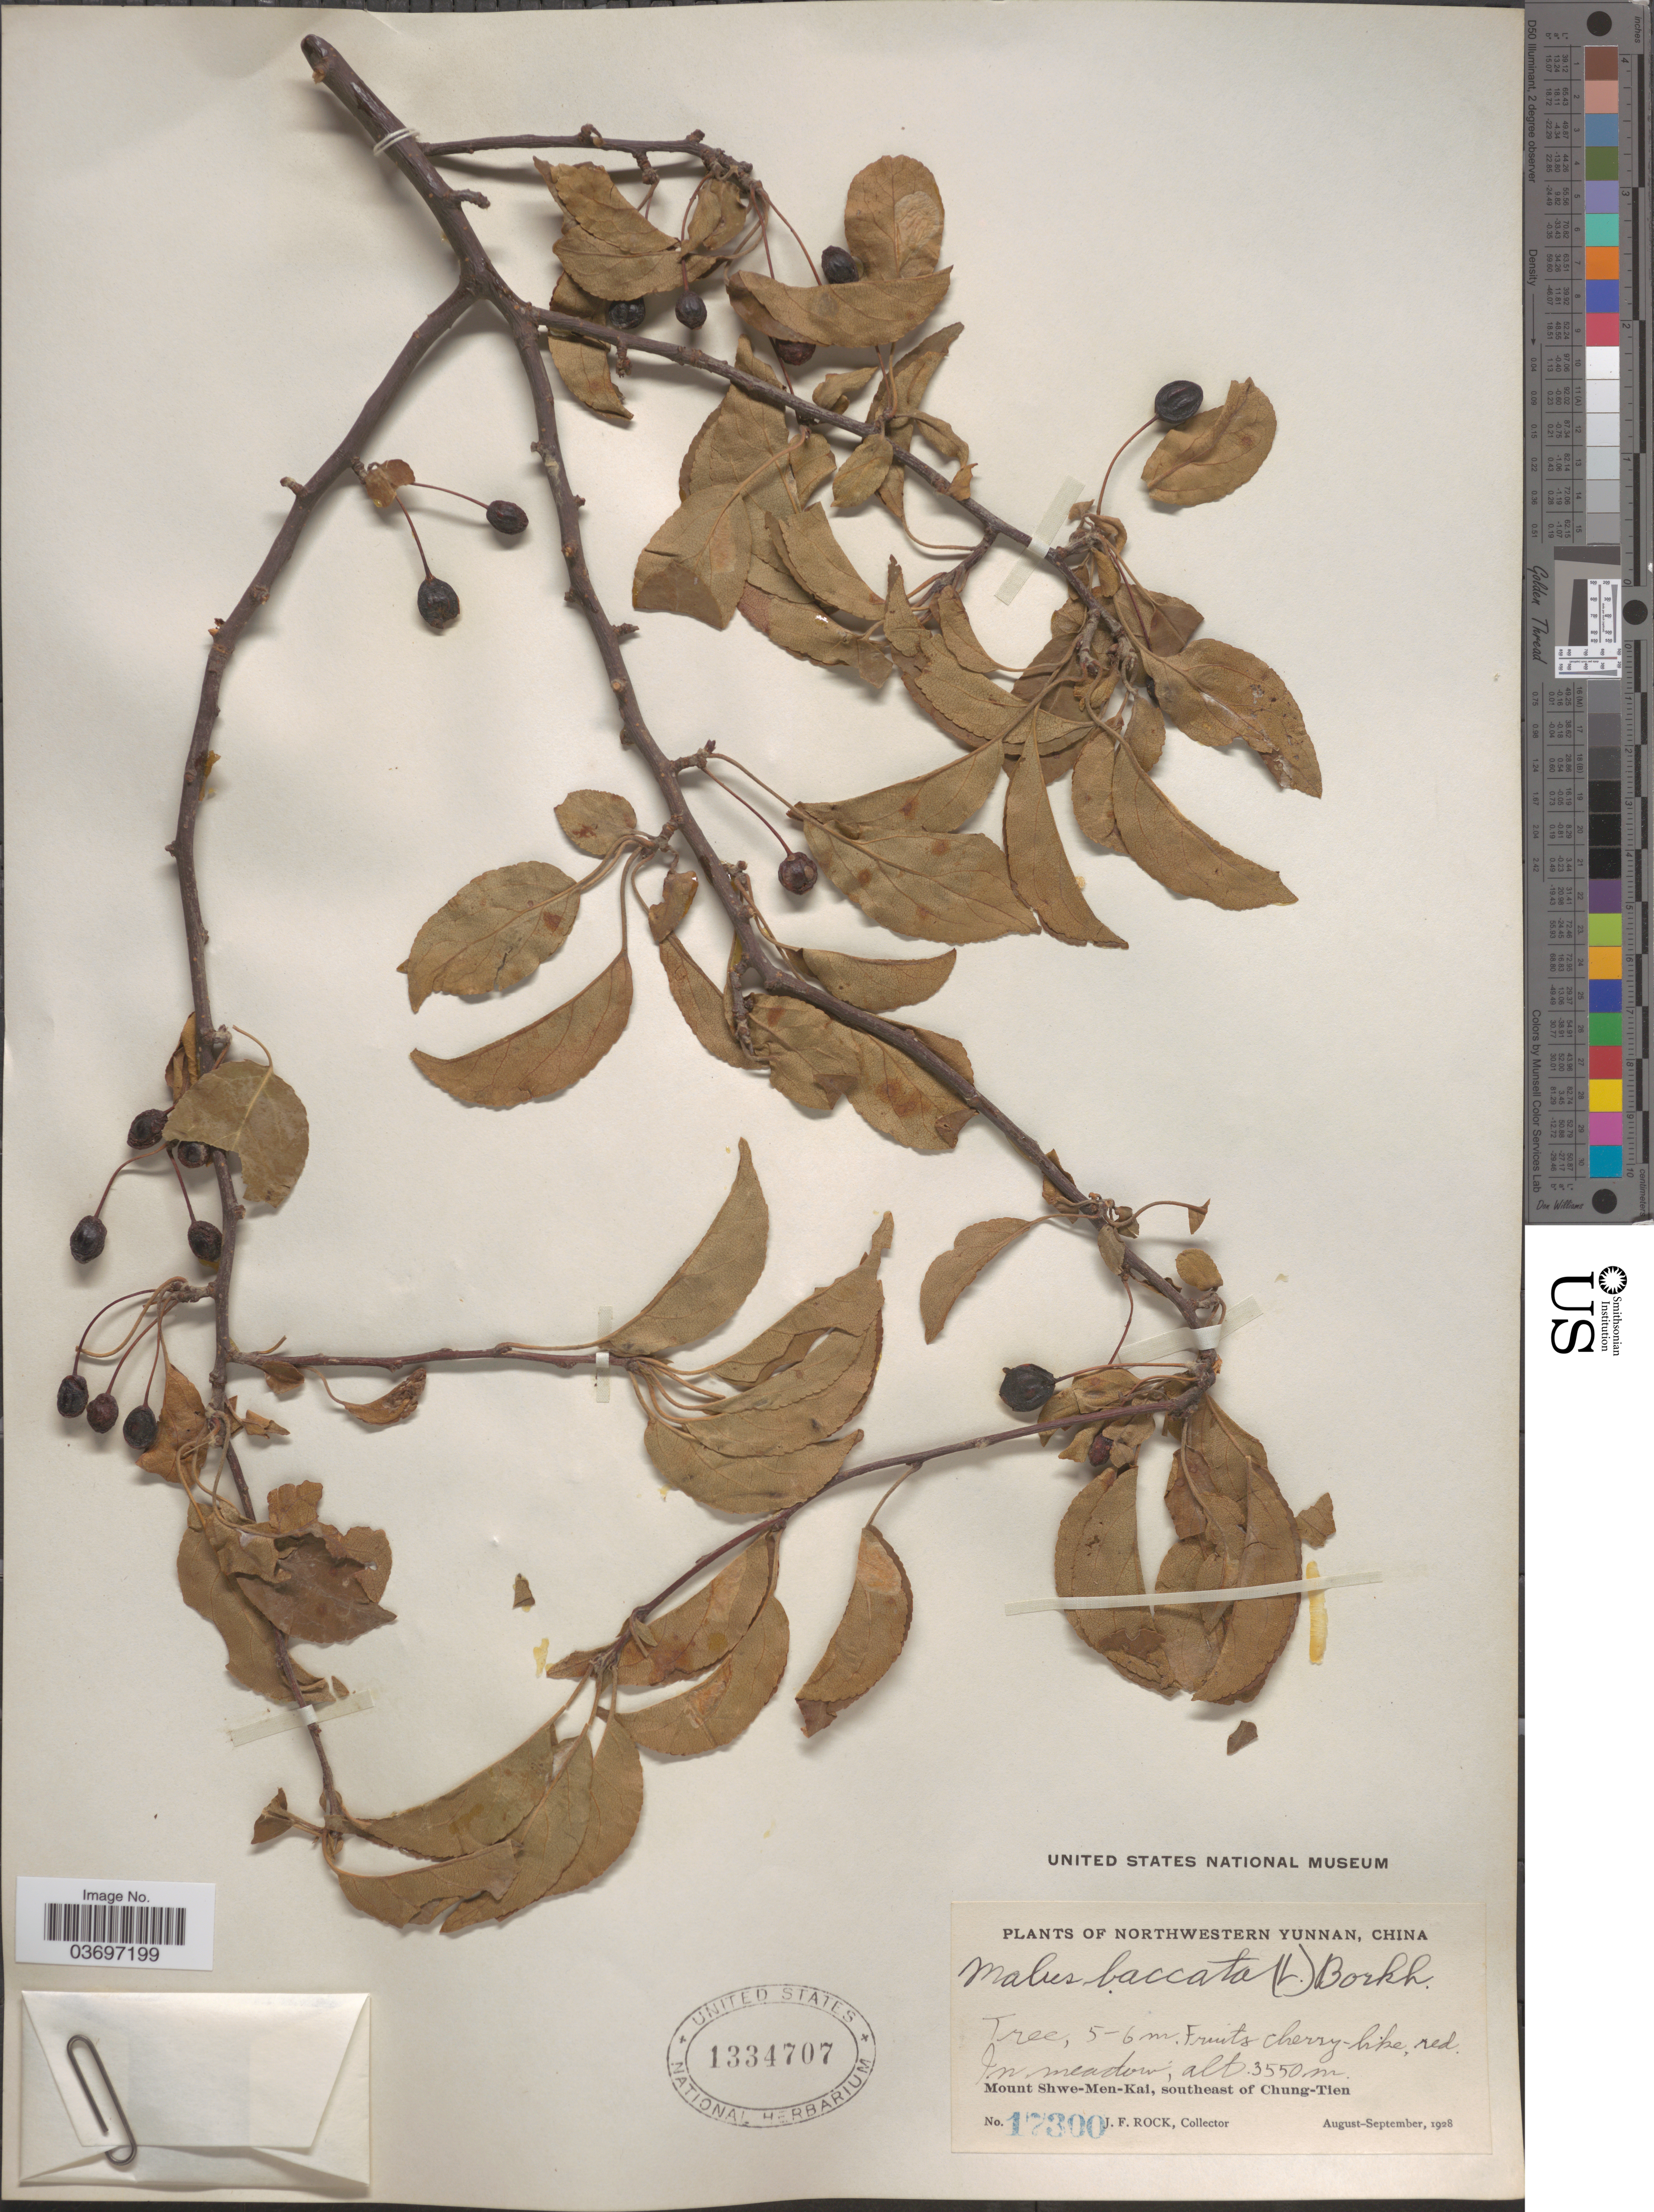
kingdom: Plantae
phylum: Tracheophyta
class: Magnoliopsida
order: Rosales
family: Rosaceae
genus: Malus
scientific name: Malus baccata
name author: (L.) Borkh.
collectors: J. Rock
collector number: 17300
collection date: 1928-08/1928-09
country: China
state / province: Yunnan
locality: Northwestern Yunnan. Mount Shwe-Men-Kai, southeast of Chung-Tien.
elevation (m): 3550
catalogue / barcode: US 1334707